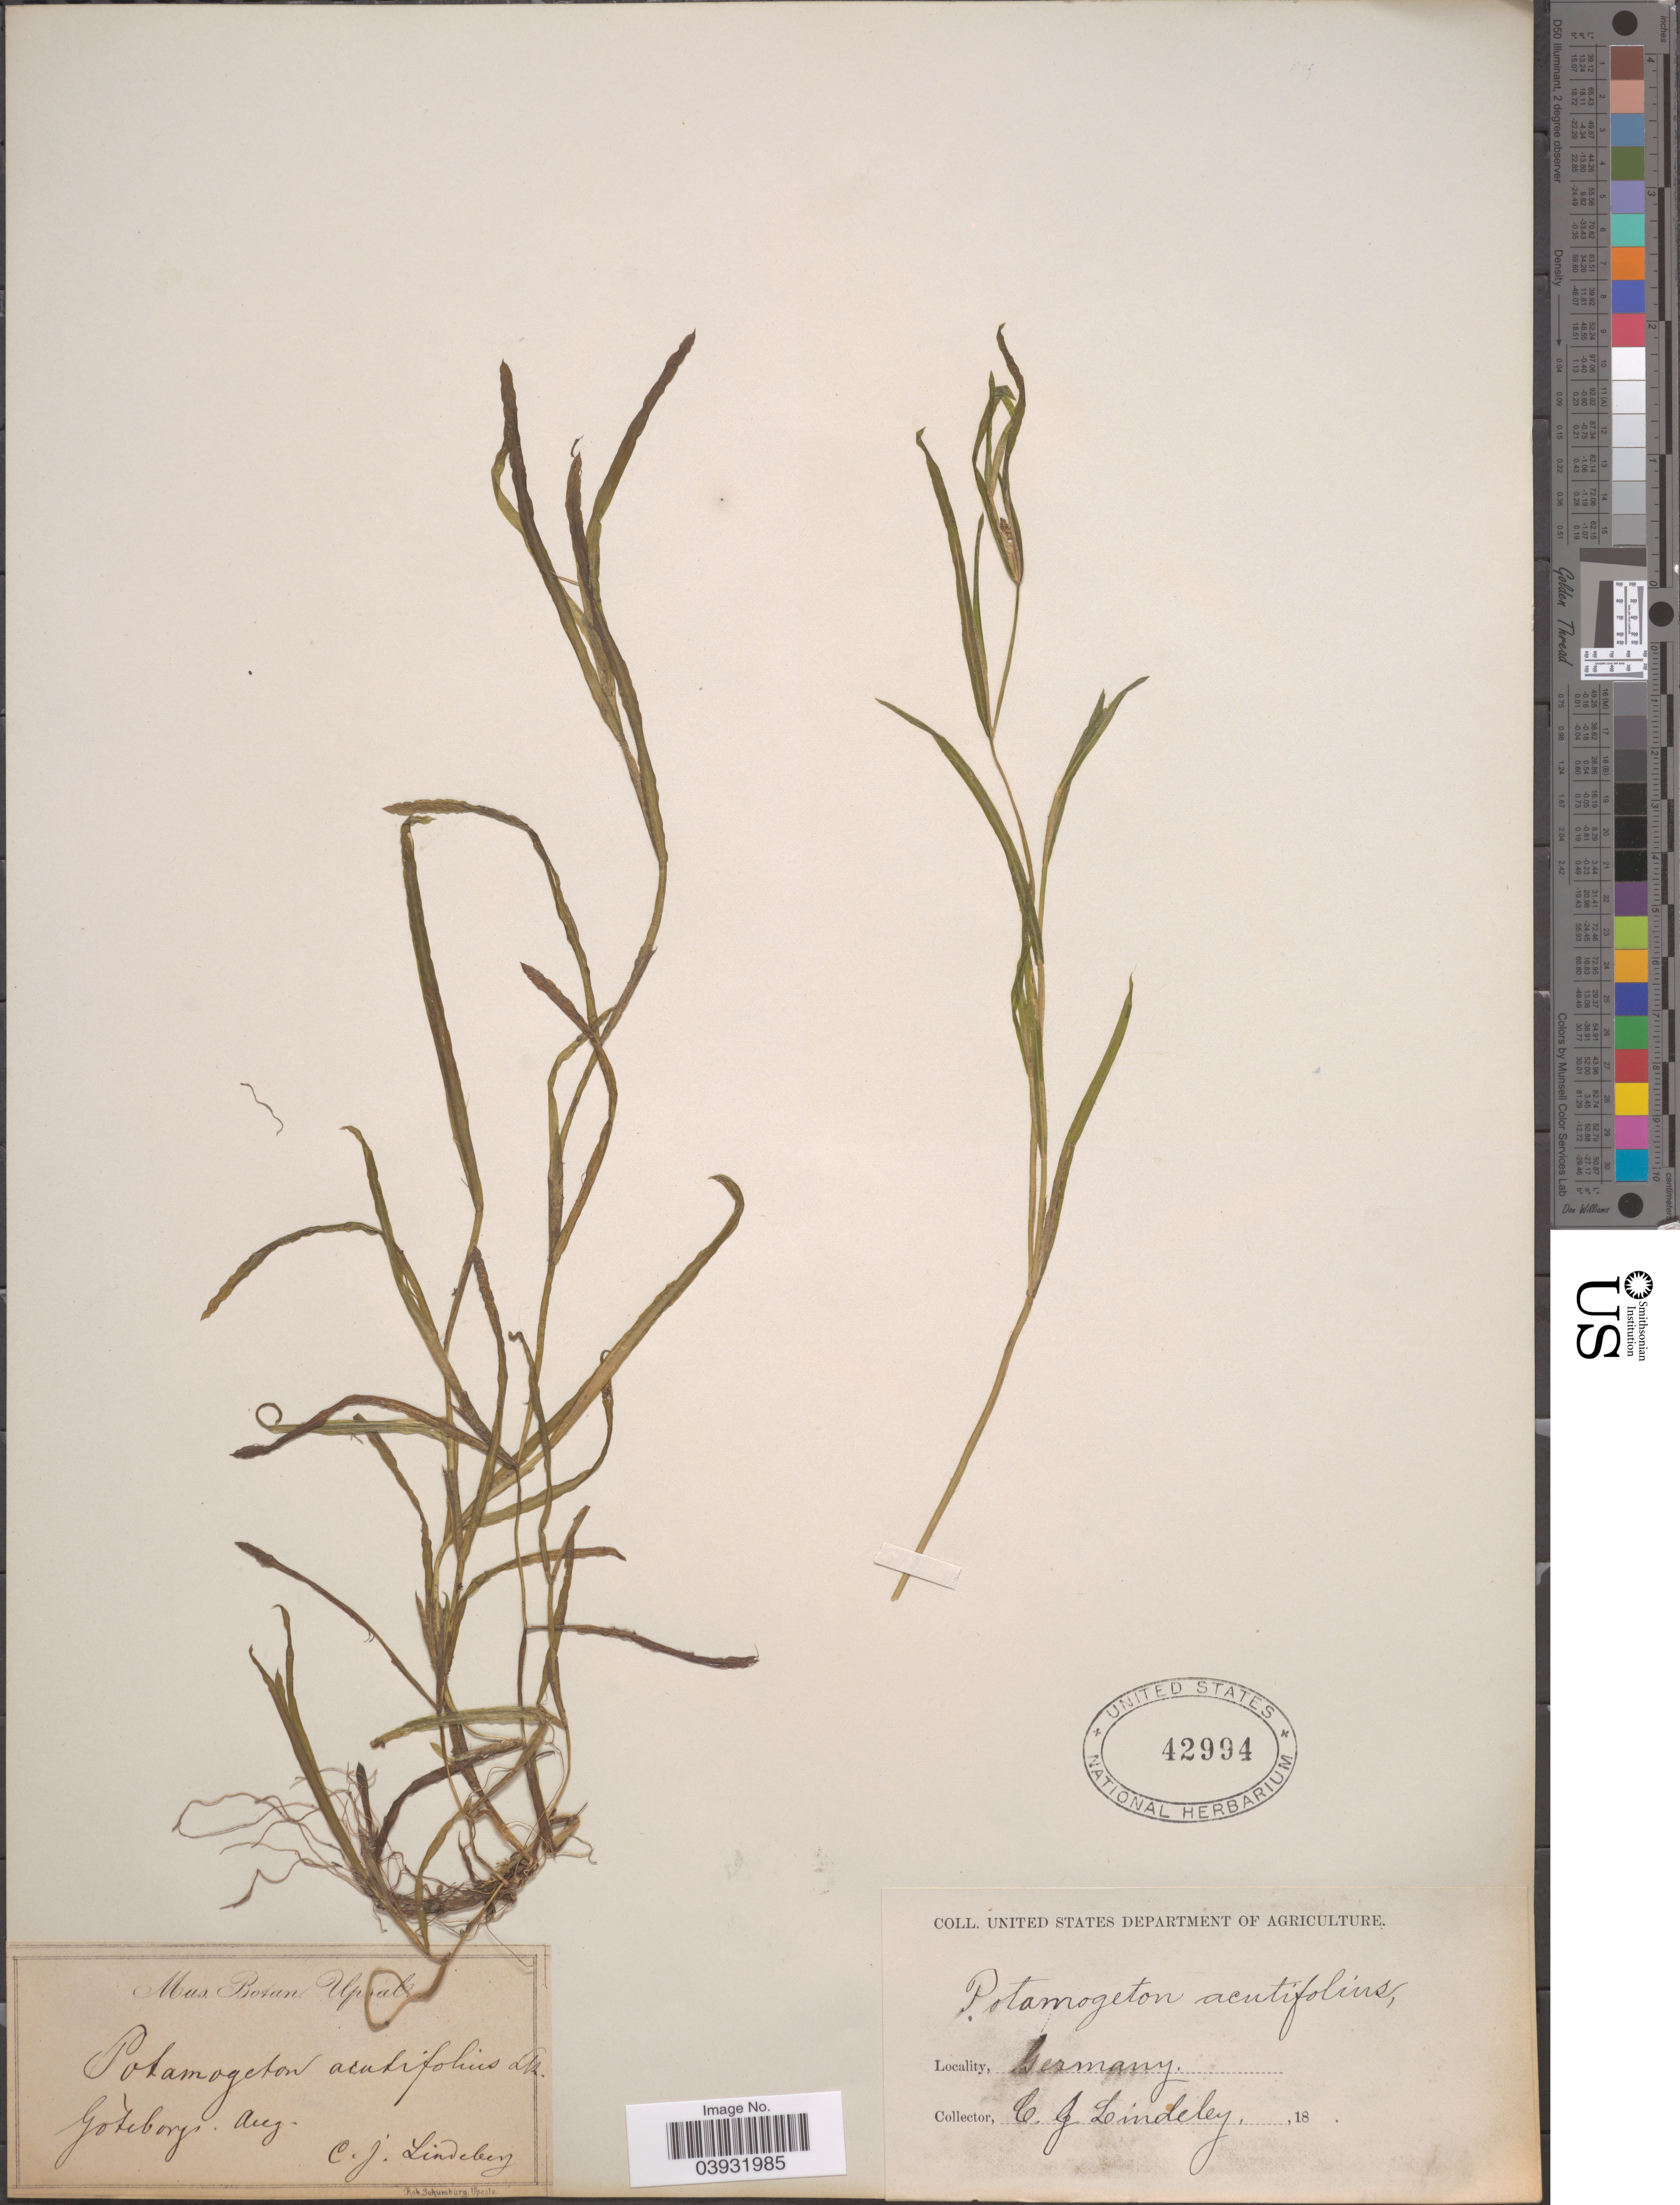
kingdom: Plantae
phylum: Tracheophyta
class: Liliopsida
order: Alismatales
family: Potamogetonaceae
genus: Potamogeton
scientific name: Potamogeton acutifolius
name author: Link ex Roem. & Schult.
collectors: C. Lindeberg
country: Germany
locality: Goteborg.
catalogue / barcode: US 42994